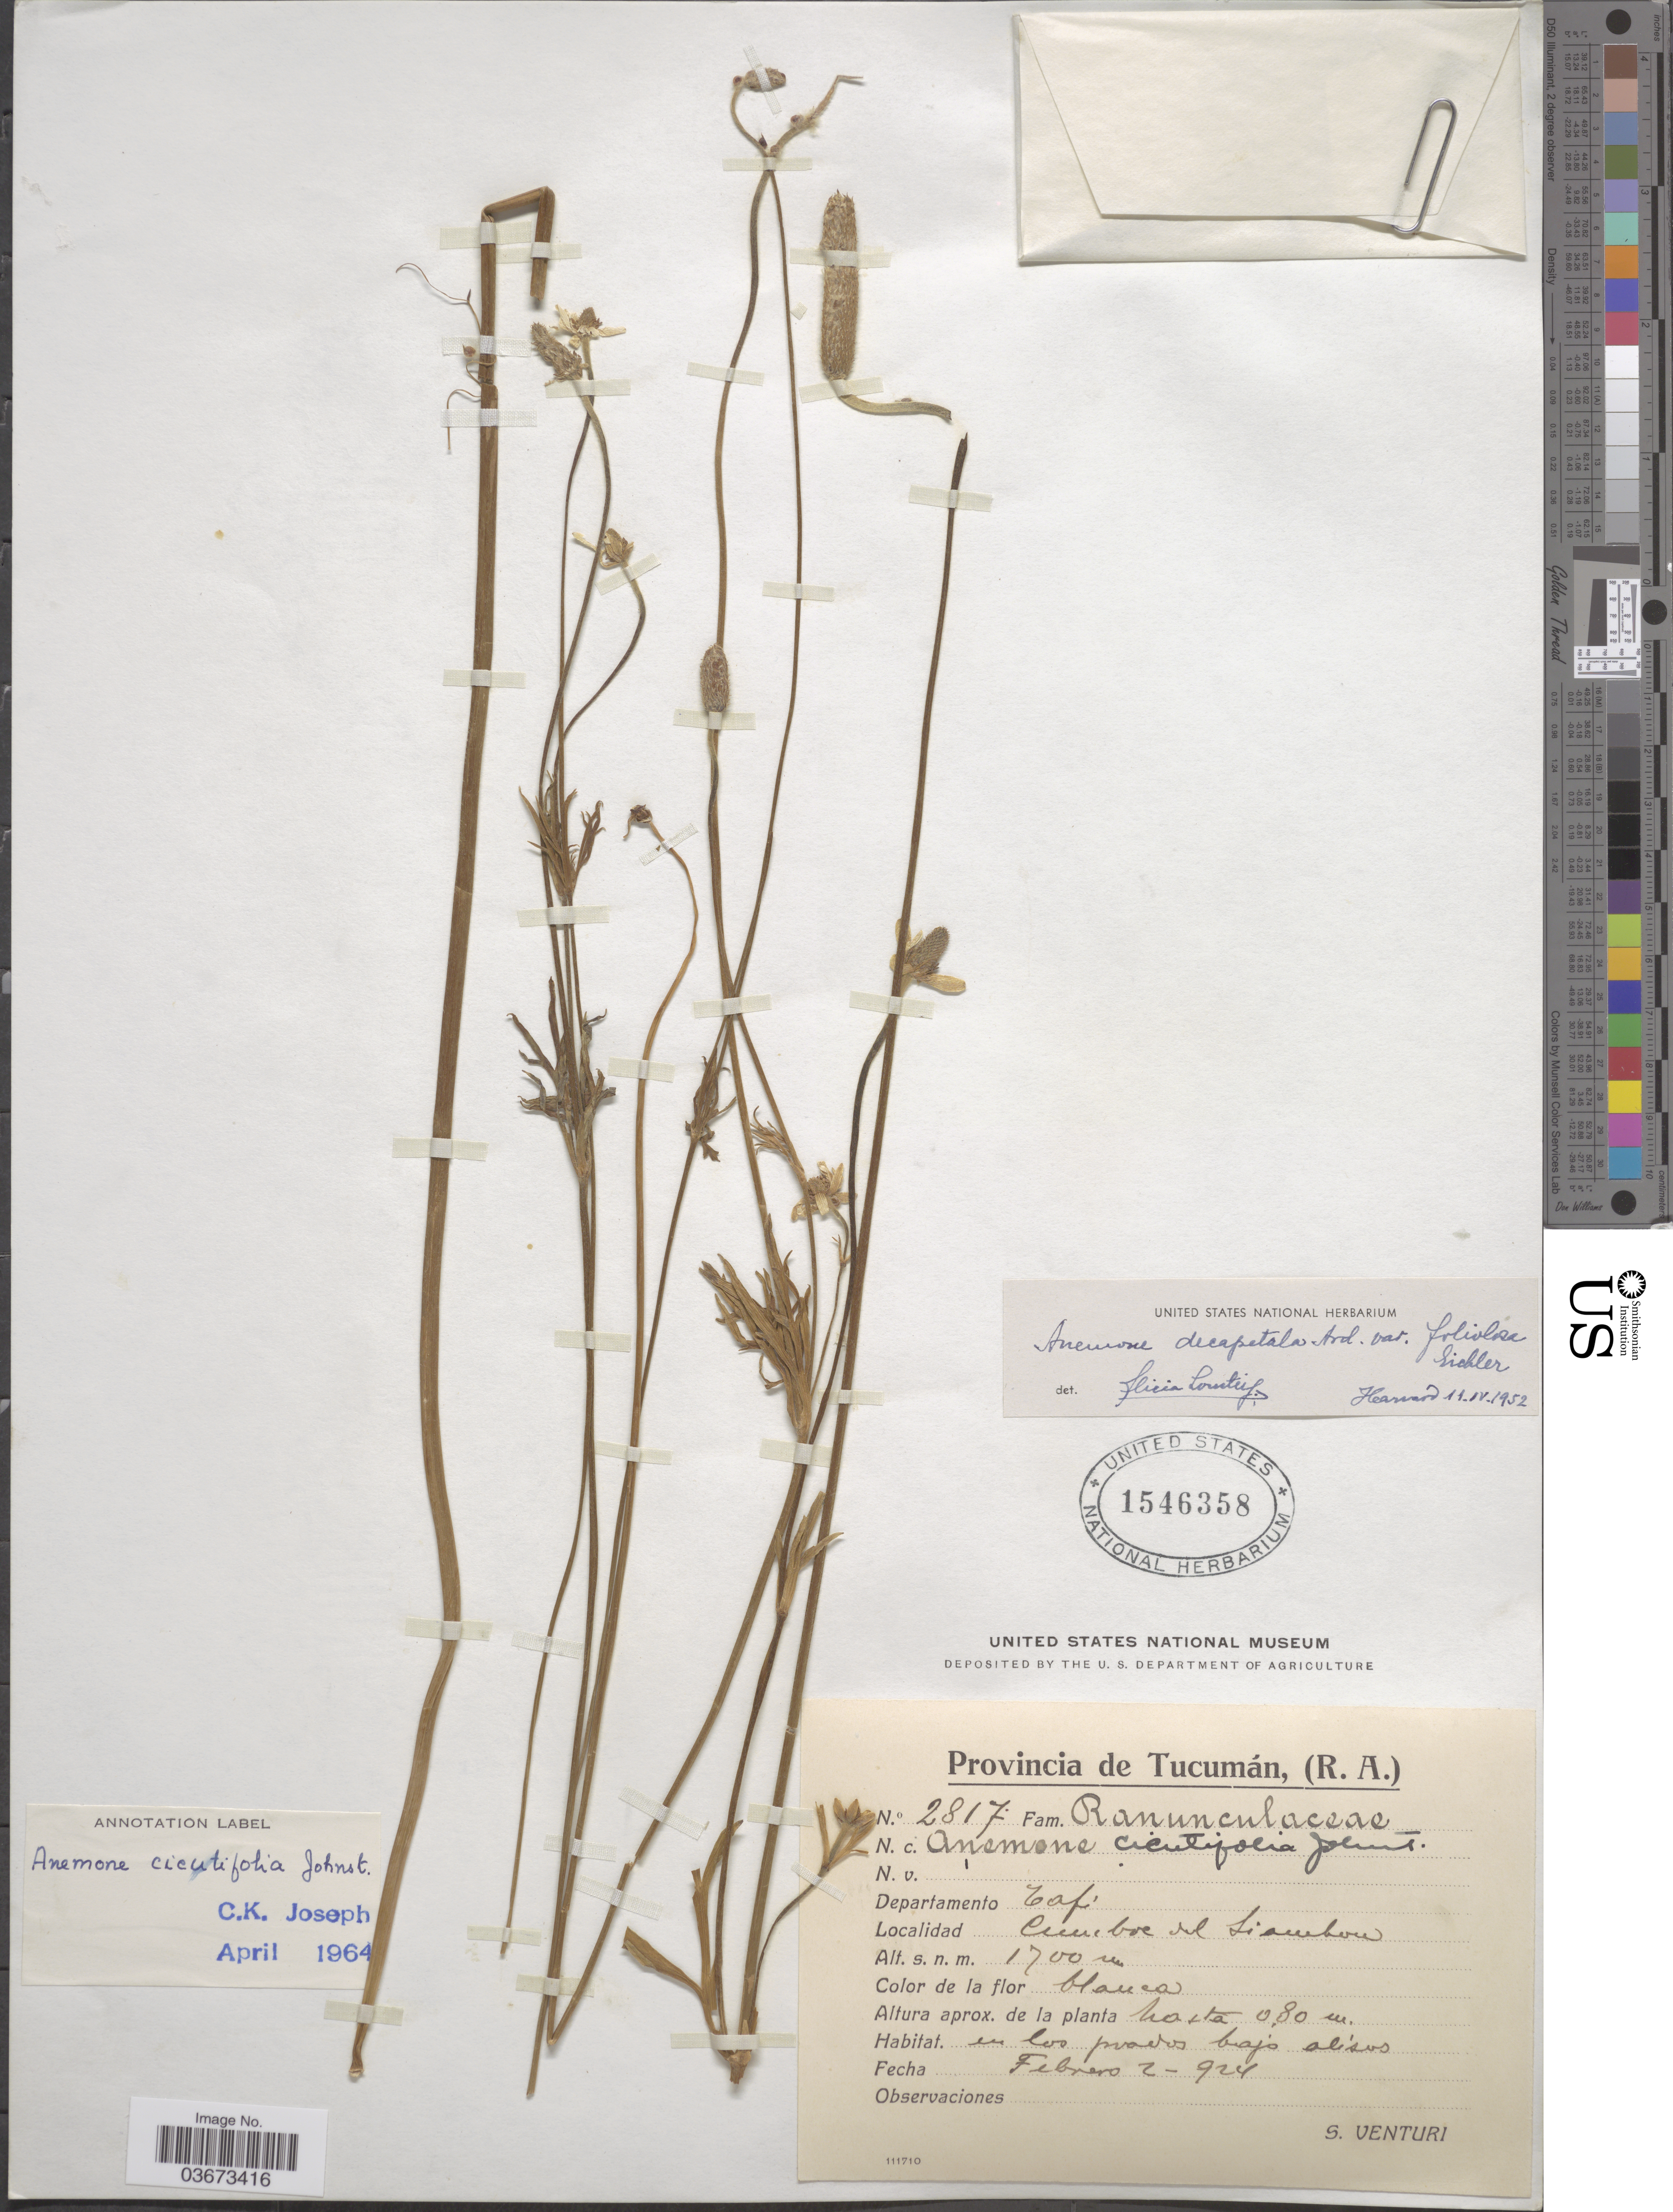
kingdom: Plantae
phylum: Tracheophyta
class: Magnoliopsida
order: Ranunculales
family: Ranunculaceae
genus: Anemone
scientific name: Anemone cicutifolia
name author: I.M. Johnst.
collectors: S. Venturi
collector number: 2817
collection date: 1924-02-02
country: Argentina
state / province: Tucuman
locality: Departamento Tafi. Cumbre del Liambon.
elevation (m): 1700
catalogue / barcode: US 1546358